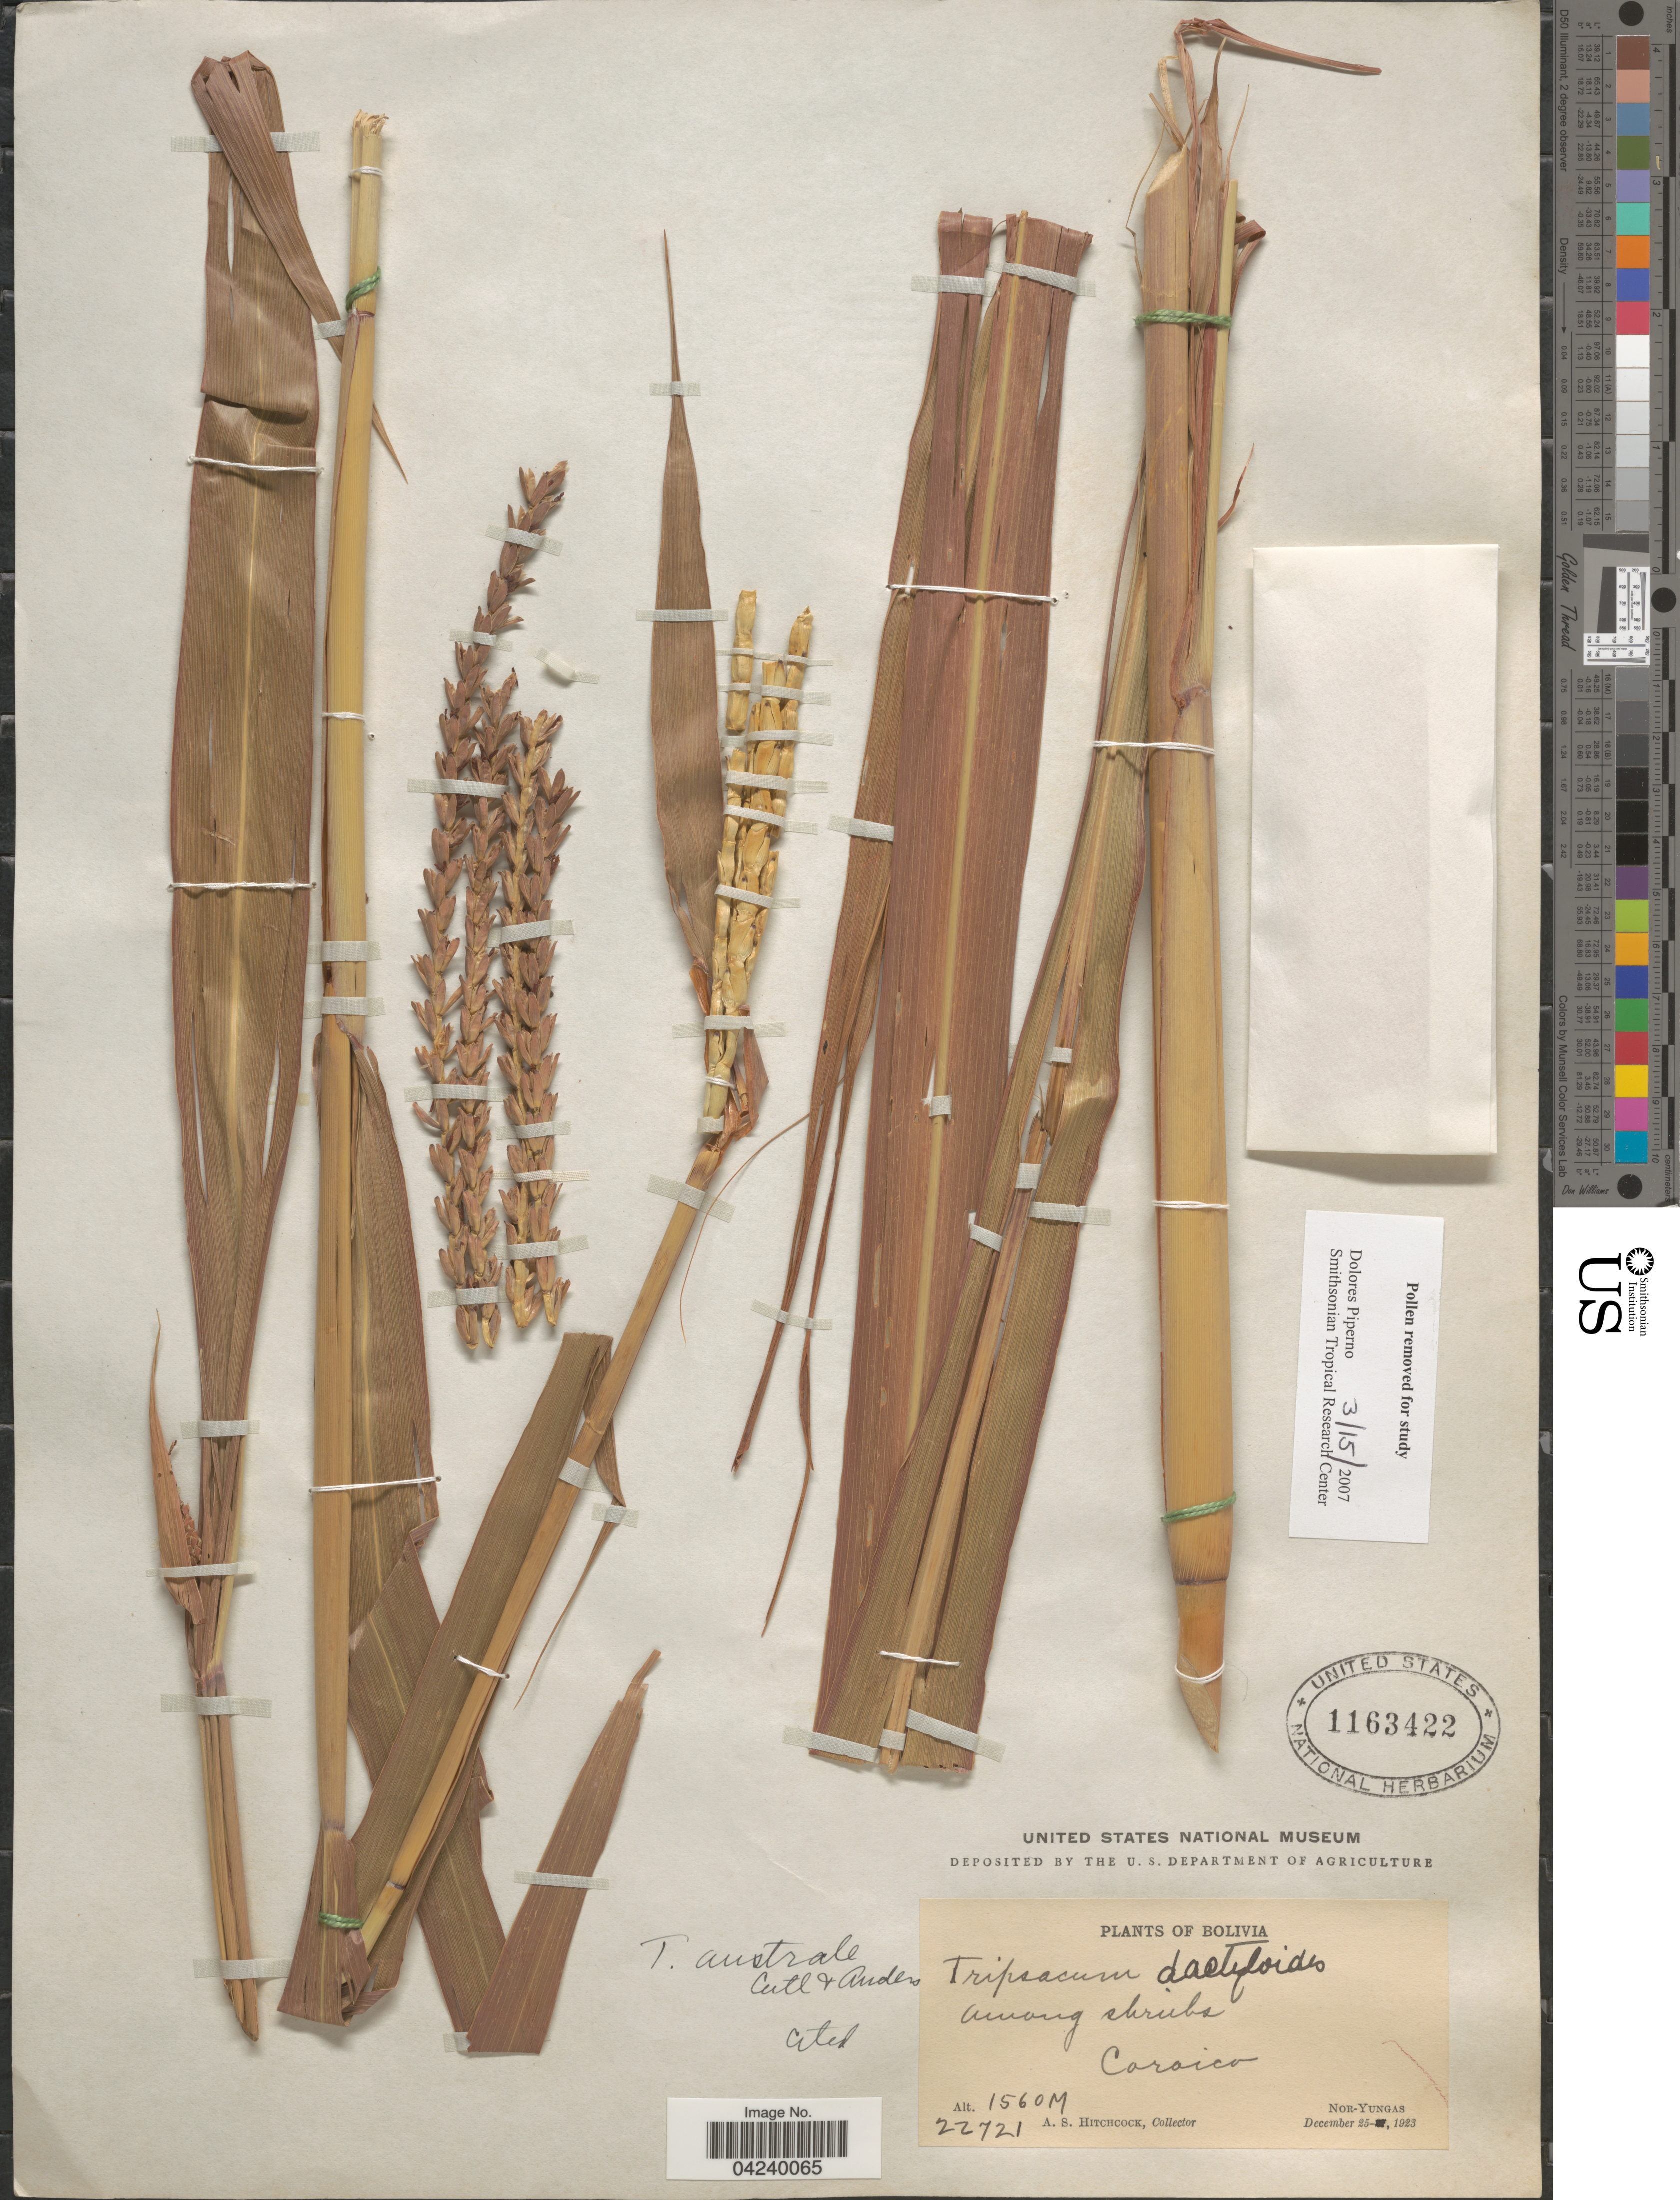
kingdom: Plantae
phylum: Tracheophyta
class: Liliopsida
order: Poales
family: Poaceae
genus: Tripsacum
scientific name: Tripsacum australe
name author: H.C. Cutler & E.S. Anderson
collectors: A. S. Hitchcock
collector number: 22721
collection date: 1923-12-25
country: Bolivia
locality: Coroico. Nor-Yungas.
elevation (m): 1560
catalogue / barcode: US 1163422